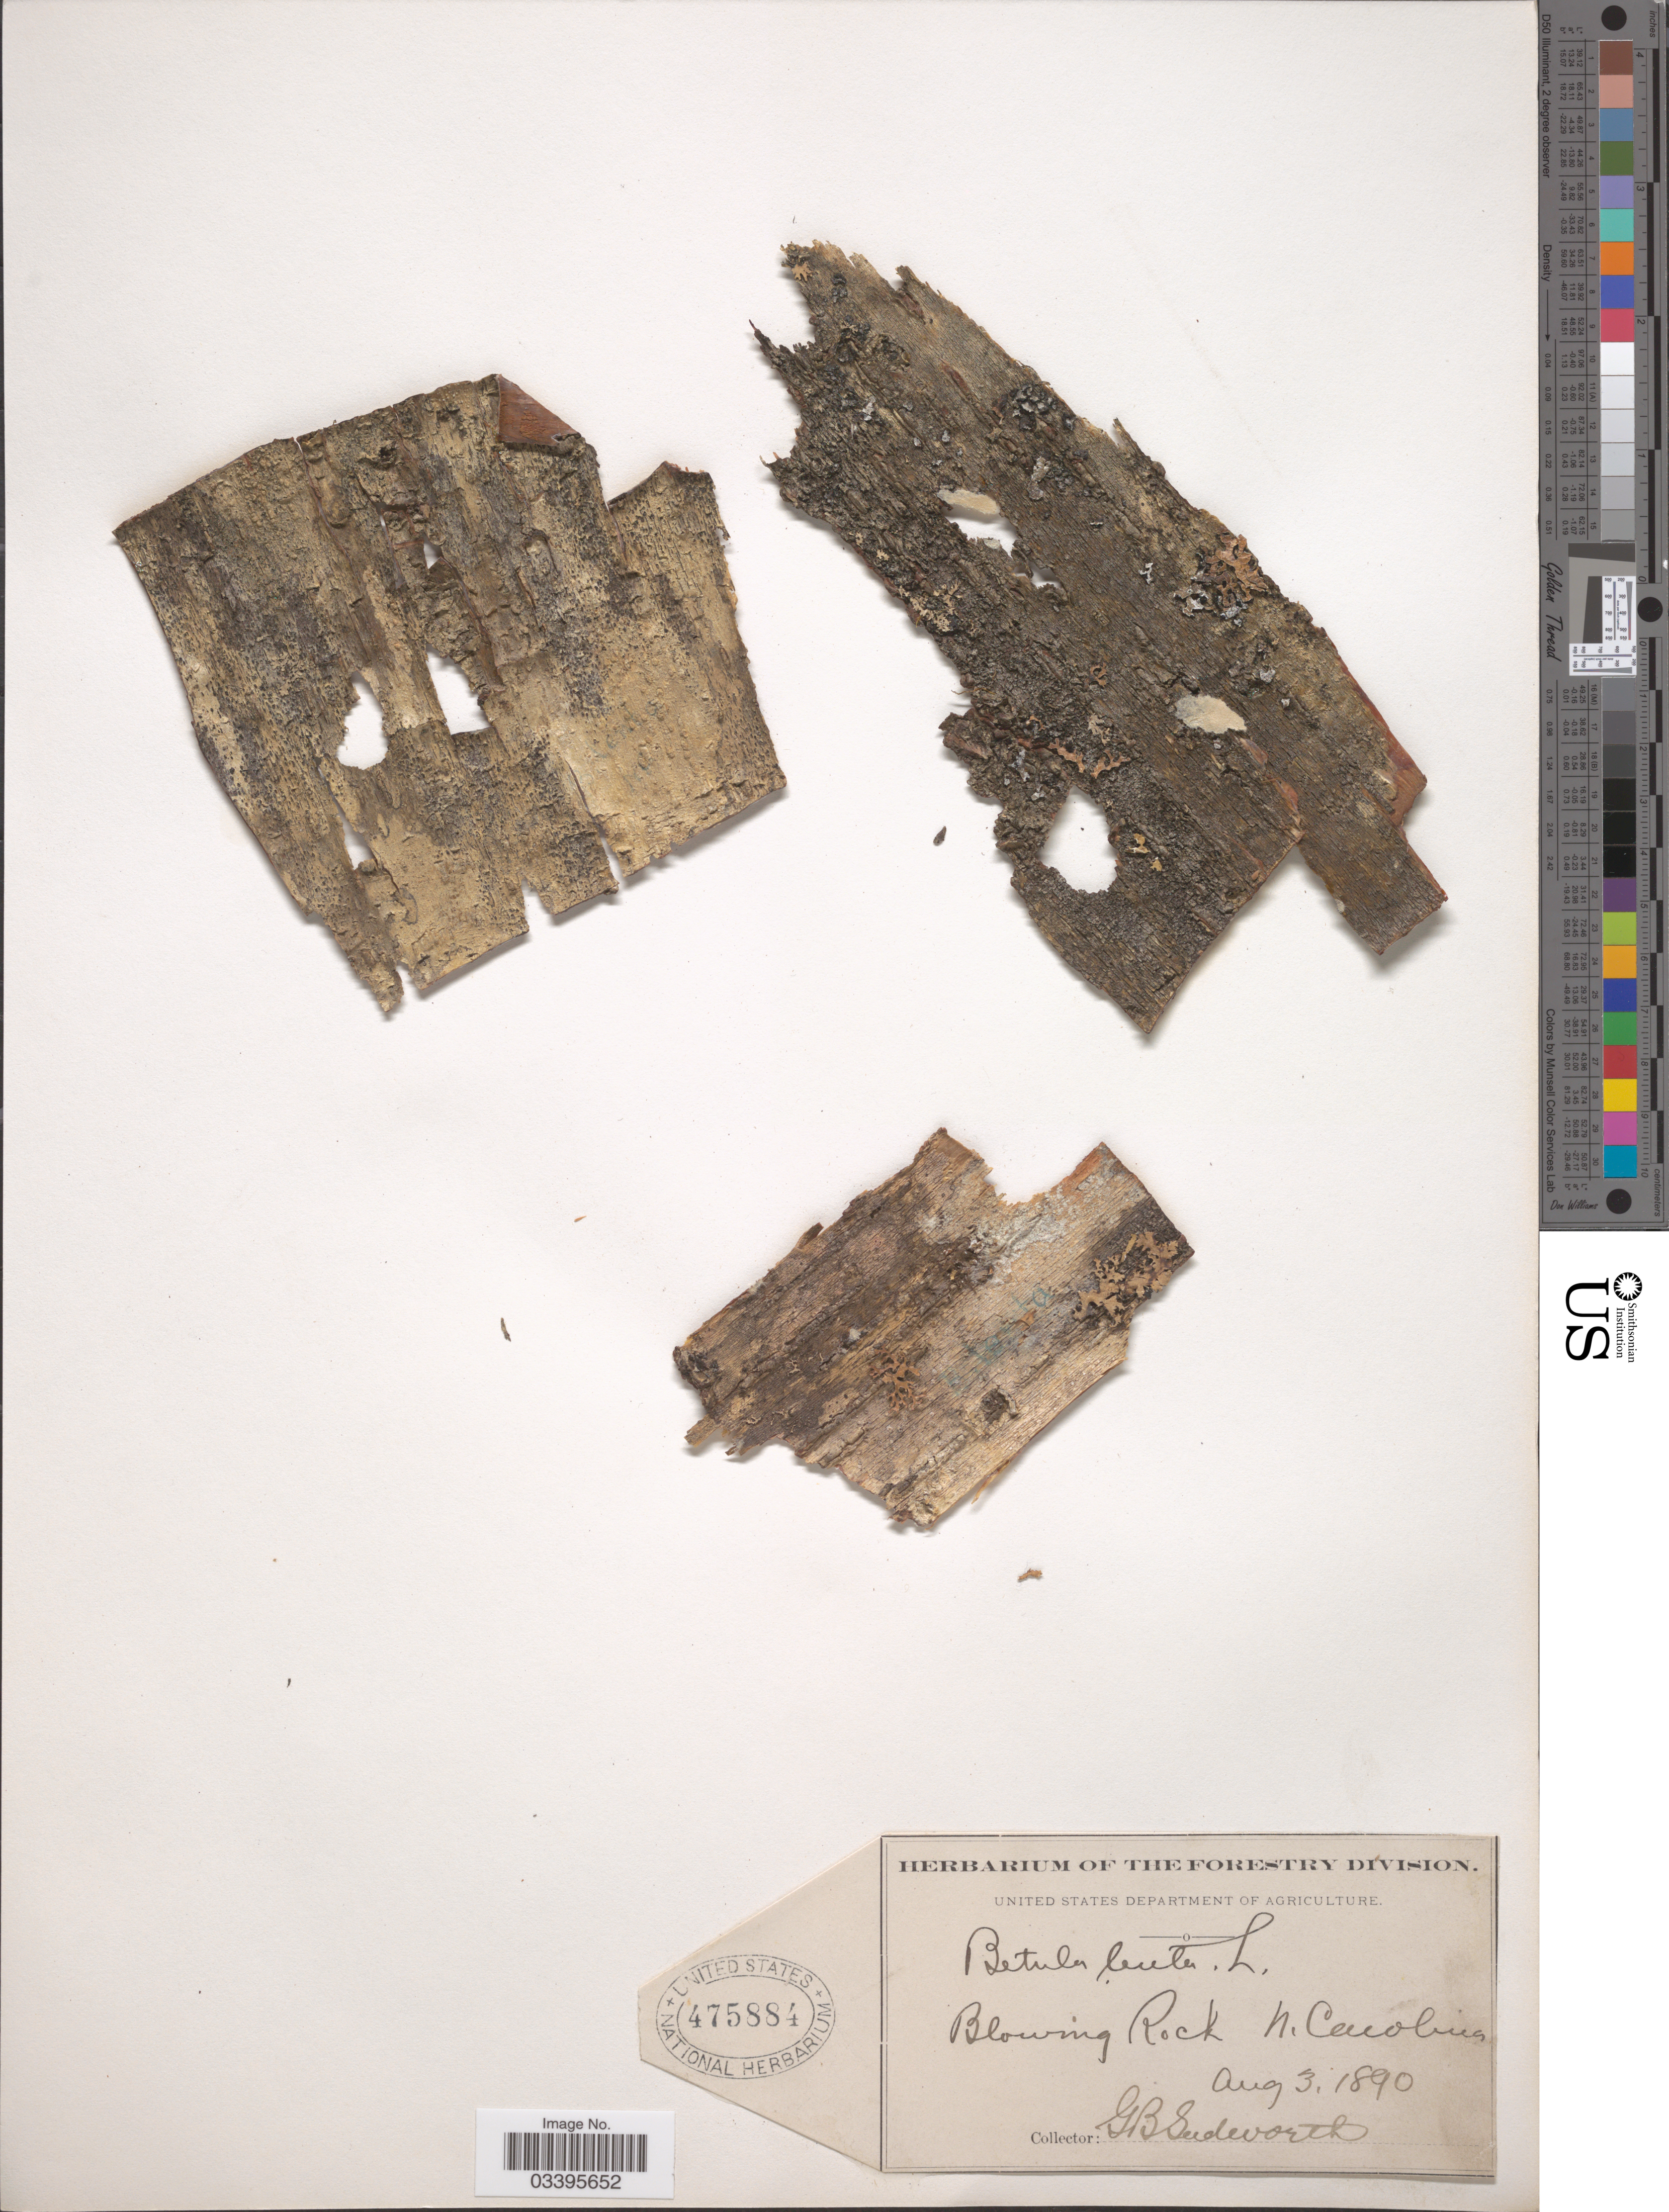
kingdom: Plantae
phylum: Tracheophyta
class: Magnoliopsida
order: Fagales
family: Betulaceae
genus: Betula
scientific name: Betula lenta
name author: L.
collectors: G. B. Sudworth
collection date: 1890-08-03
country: United States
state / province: North Carolina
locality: Blowing Rock.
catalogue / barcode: US 475884